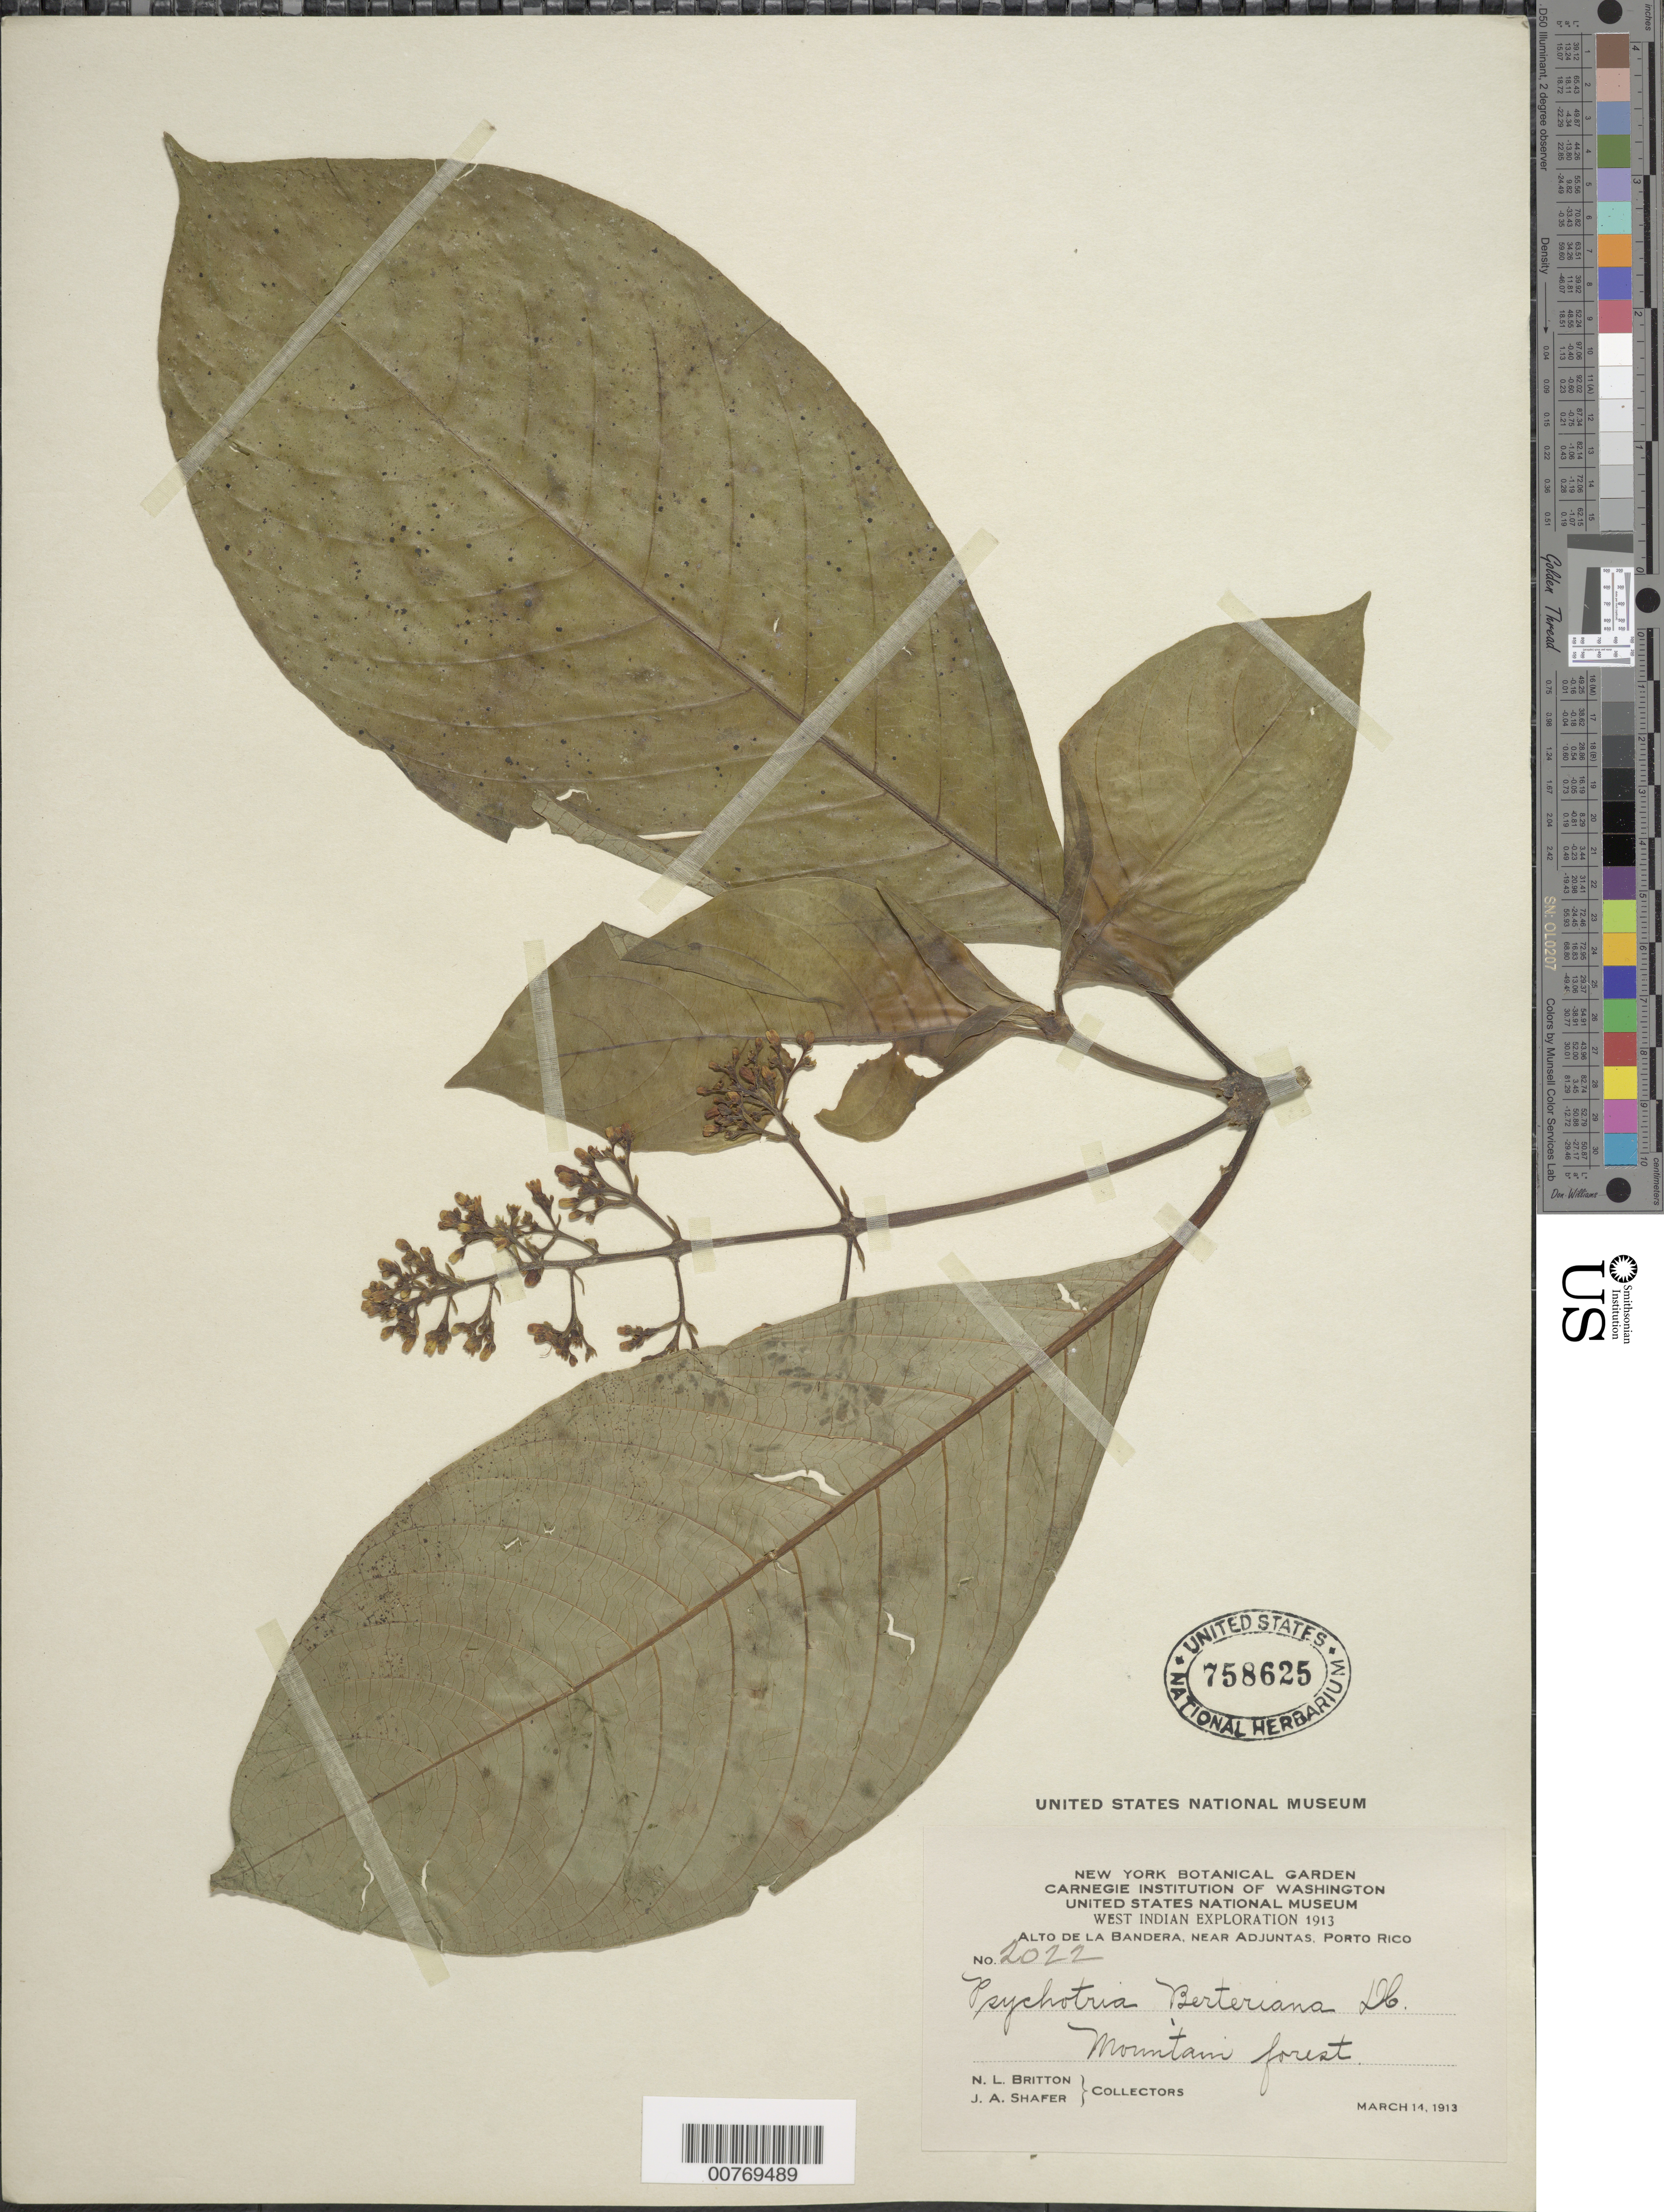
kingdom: Plantae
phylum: Tracheophyta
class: Magnoliopsida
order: Gentianales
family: Rubiaceae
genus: Psychotria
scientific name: Psychotria berteroana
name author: DC.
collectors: N. Britton & J. A. Shafer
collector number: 2022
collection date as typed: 14 Mar 1913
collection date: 1913-03-14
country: Puerto Rico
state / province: Adjuntas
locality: Alto de la Bandera, near Adjuntas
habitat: Mountain forest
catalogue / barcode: US 758625